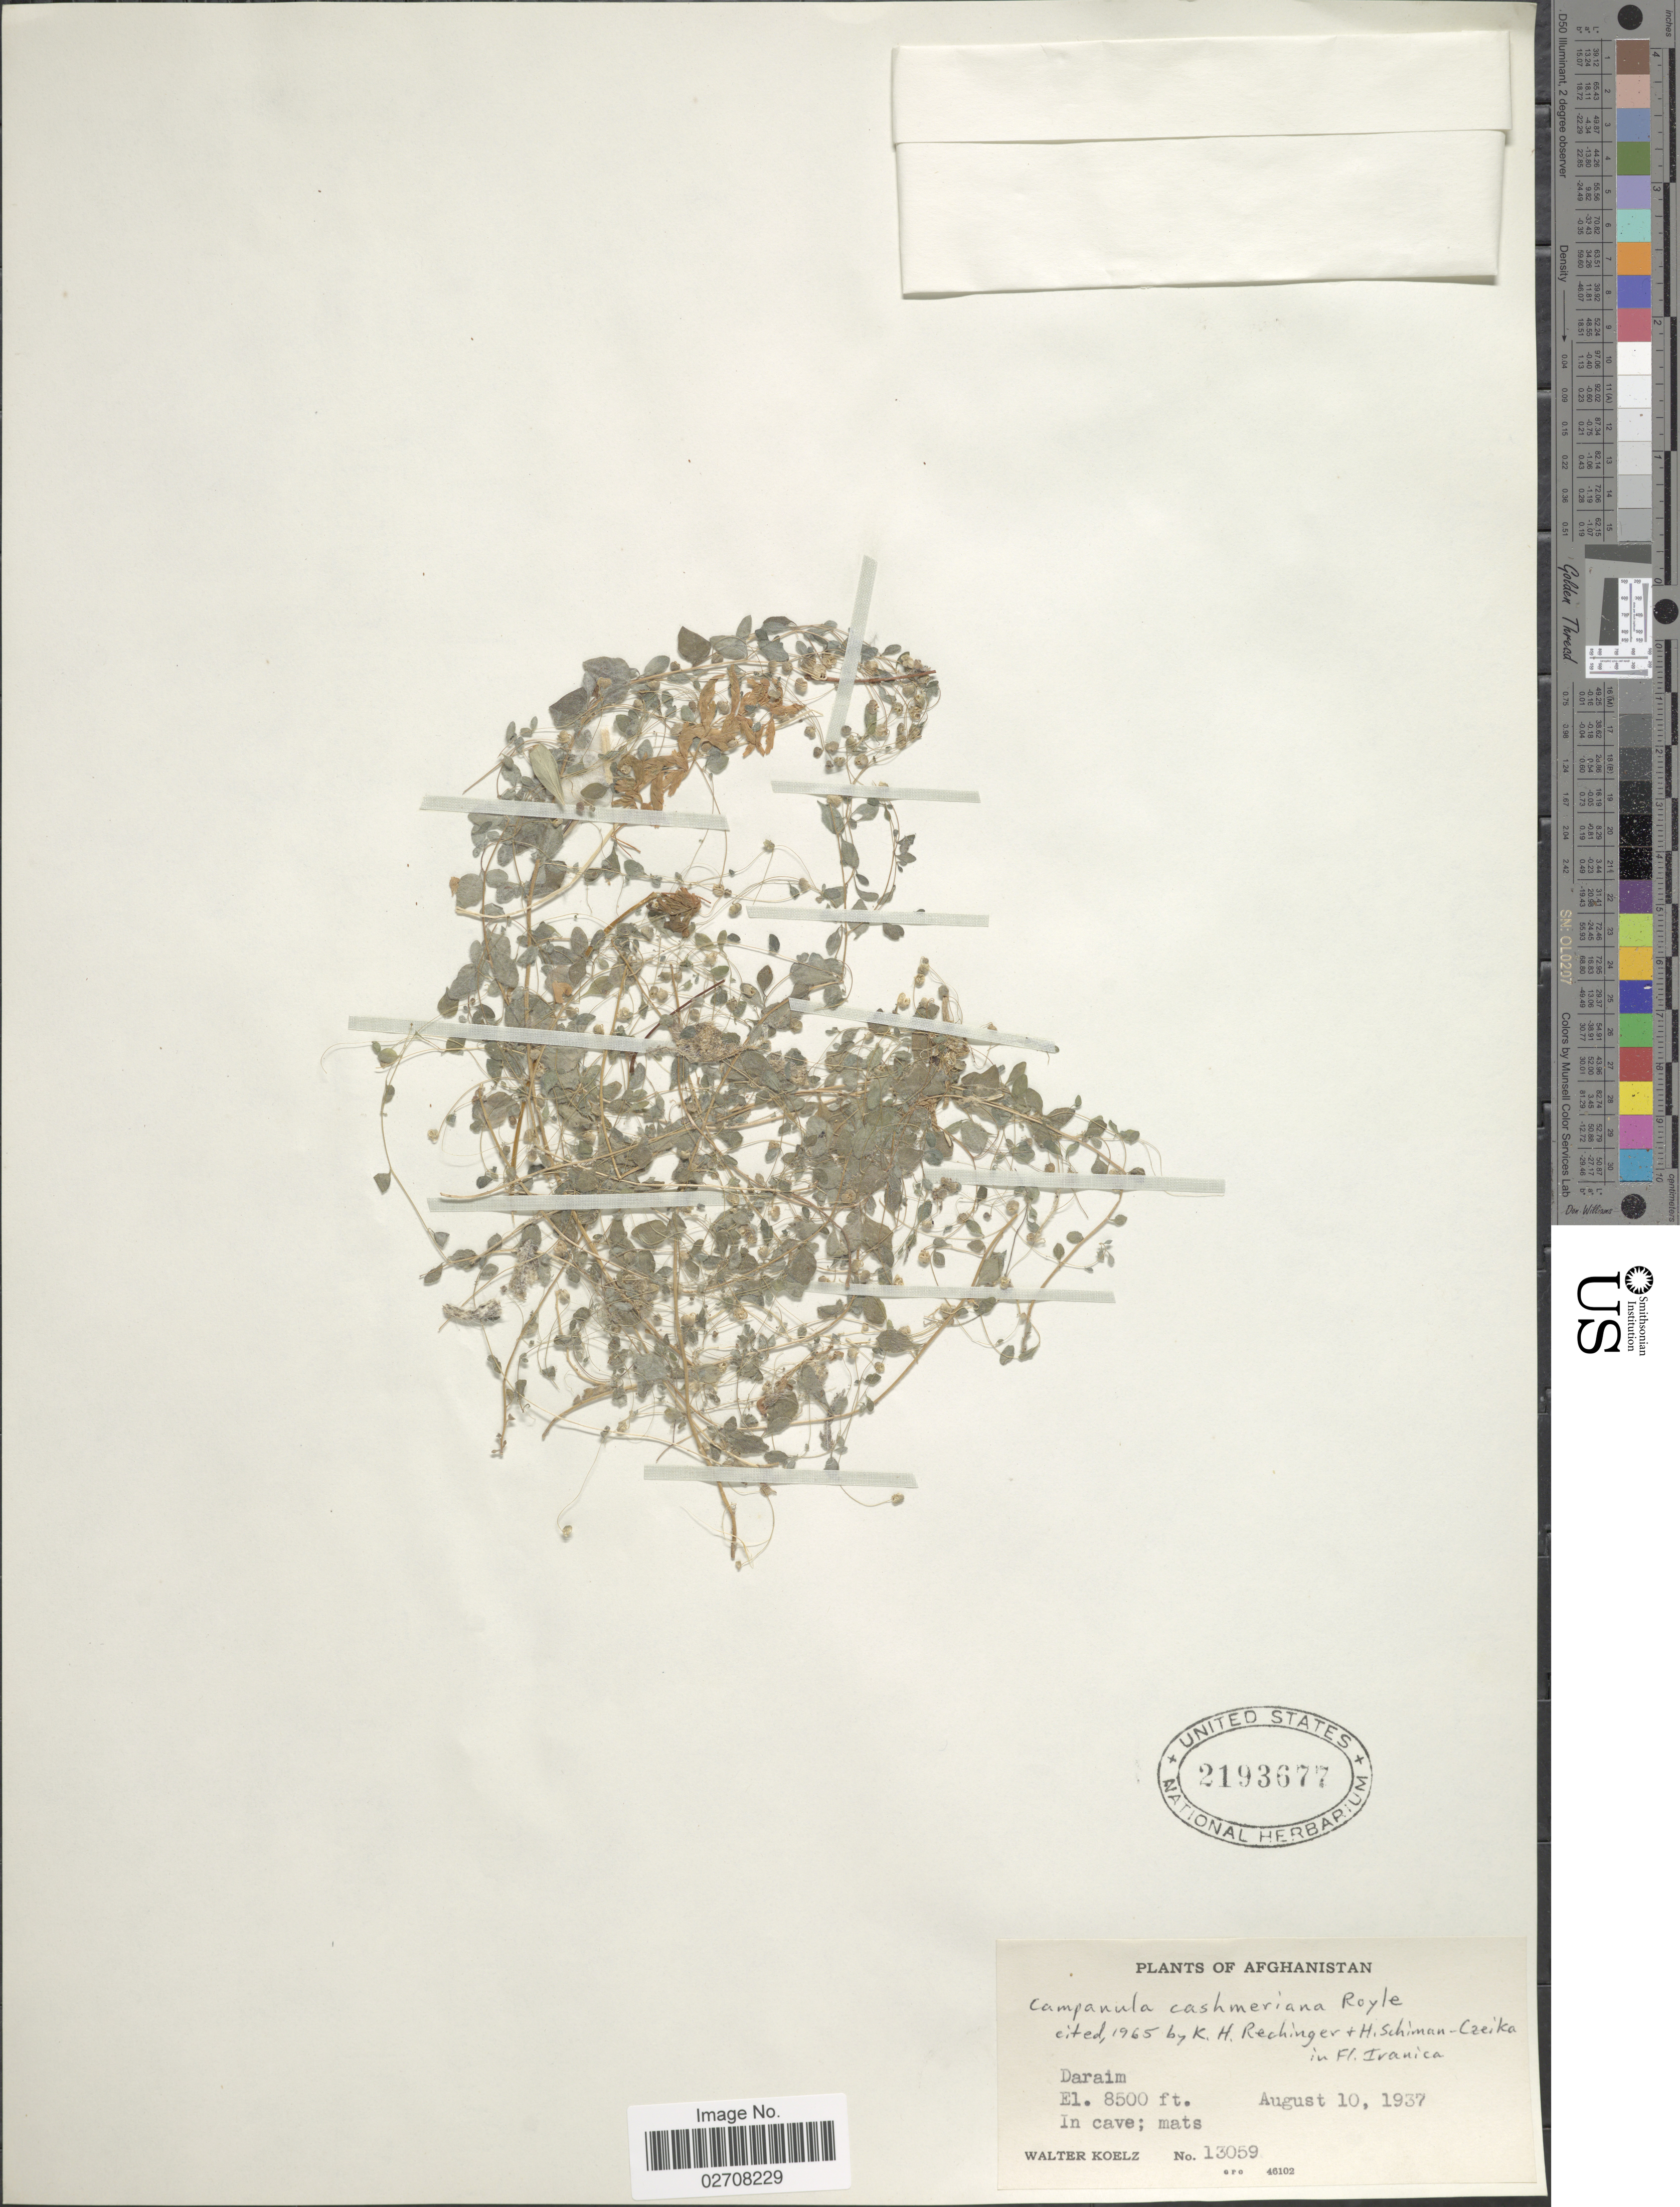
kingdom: Plantae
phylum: Tracheophyta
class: Magnoliopsida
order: Asterales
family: Campanulaceae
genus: Campanula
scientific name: Campanula cashmeriana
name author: Royle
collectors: W. N. Koelz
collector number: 13059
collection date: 1937-08-10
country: Afghanistan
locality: Daraim.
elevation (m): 2591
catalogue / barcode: US 2193677